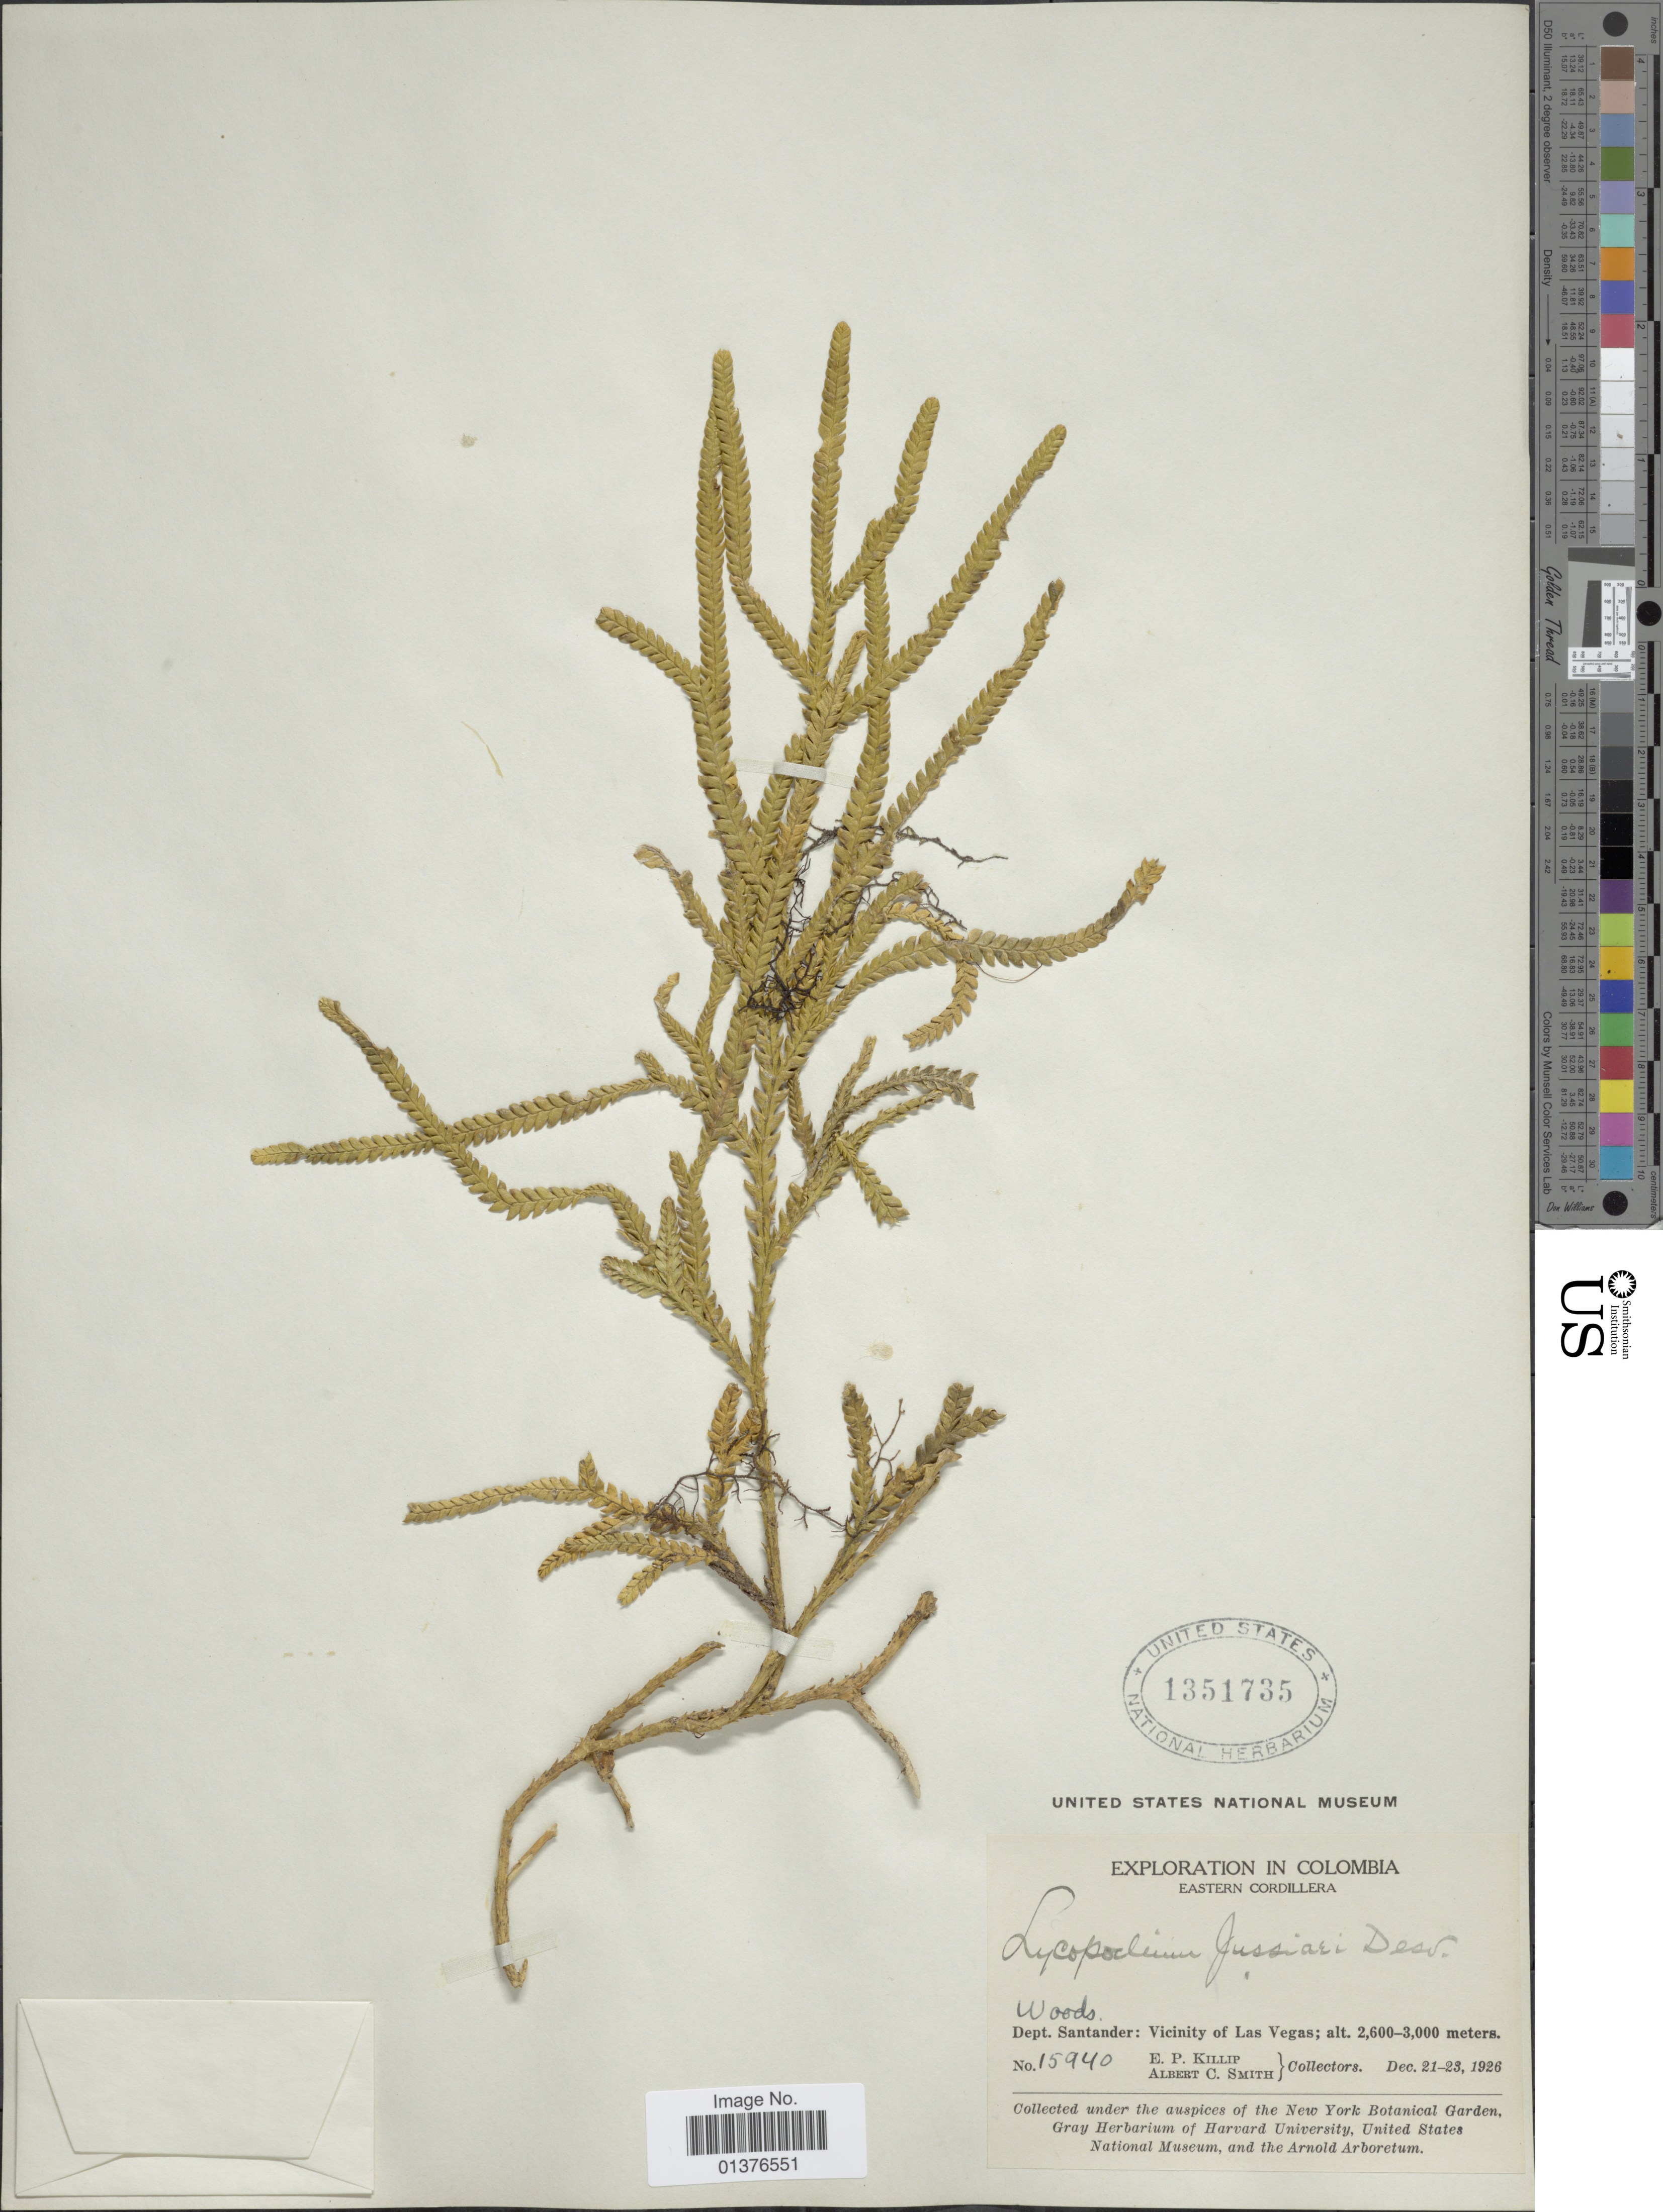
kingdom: Plantae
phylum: Tracheophyta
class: Lycopodiopsida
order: Lycopodiales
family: Lycopodiaceae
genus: Diphasium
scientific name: Diphasium jussiaei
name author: (Desv.) C. Presl ex Rothm.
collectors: E. P. Killip & A. C. Smith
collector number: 15940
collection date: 1926-12-21/1926-12-23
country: Colombia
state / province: Santander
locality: Vicinity of Las Vegas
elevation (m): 2600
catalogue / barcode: US 1351735